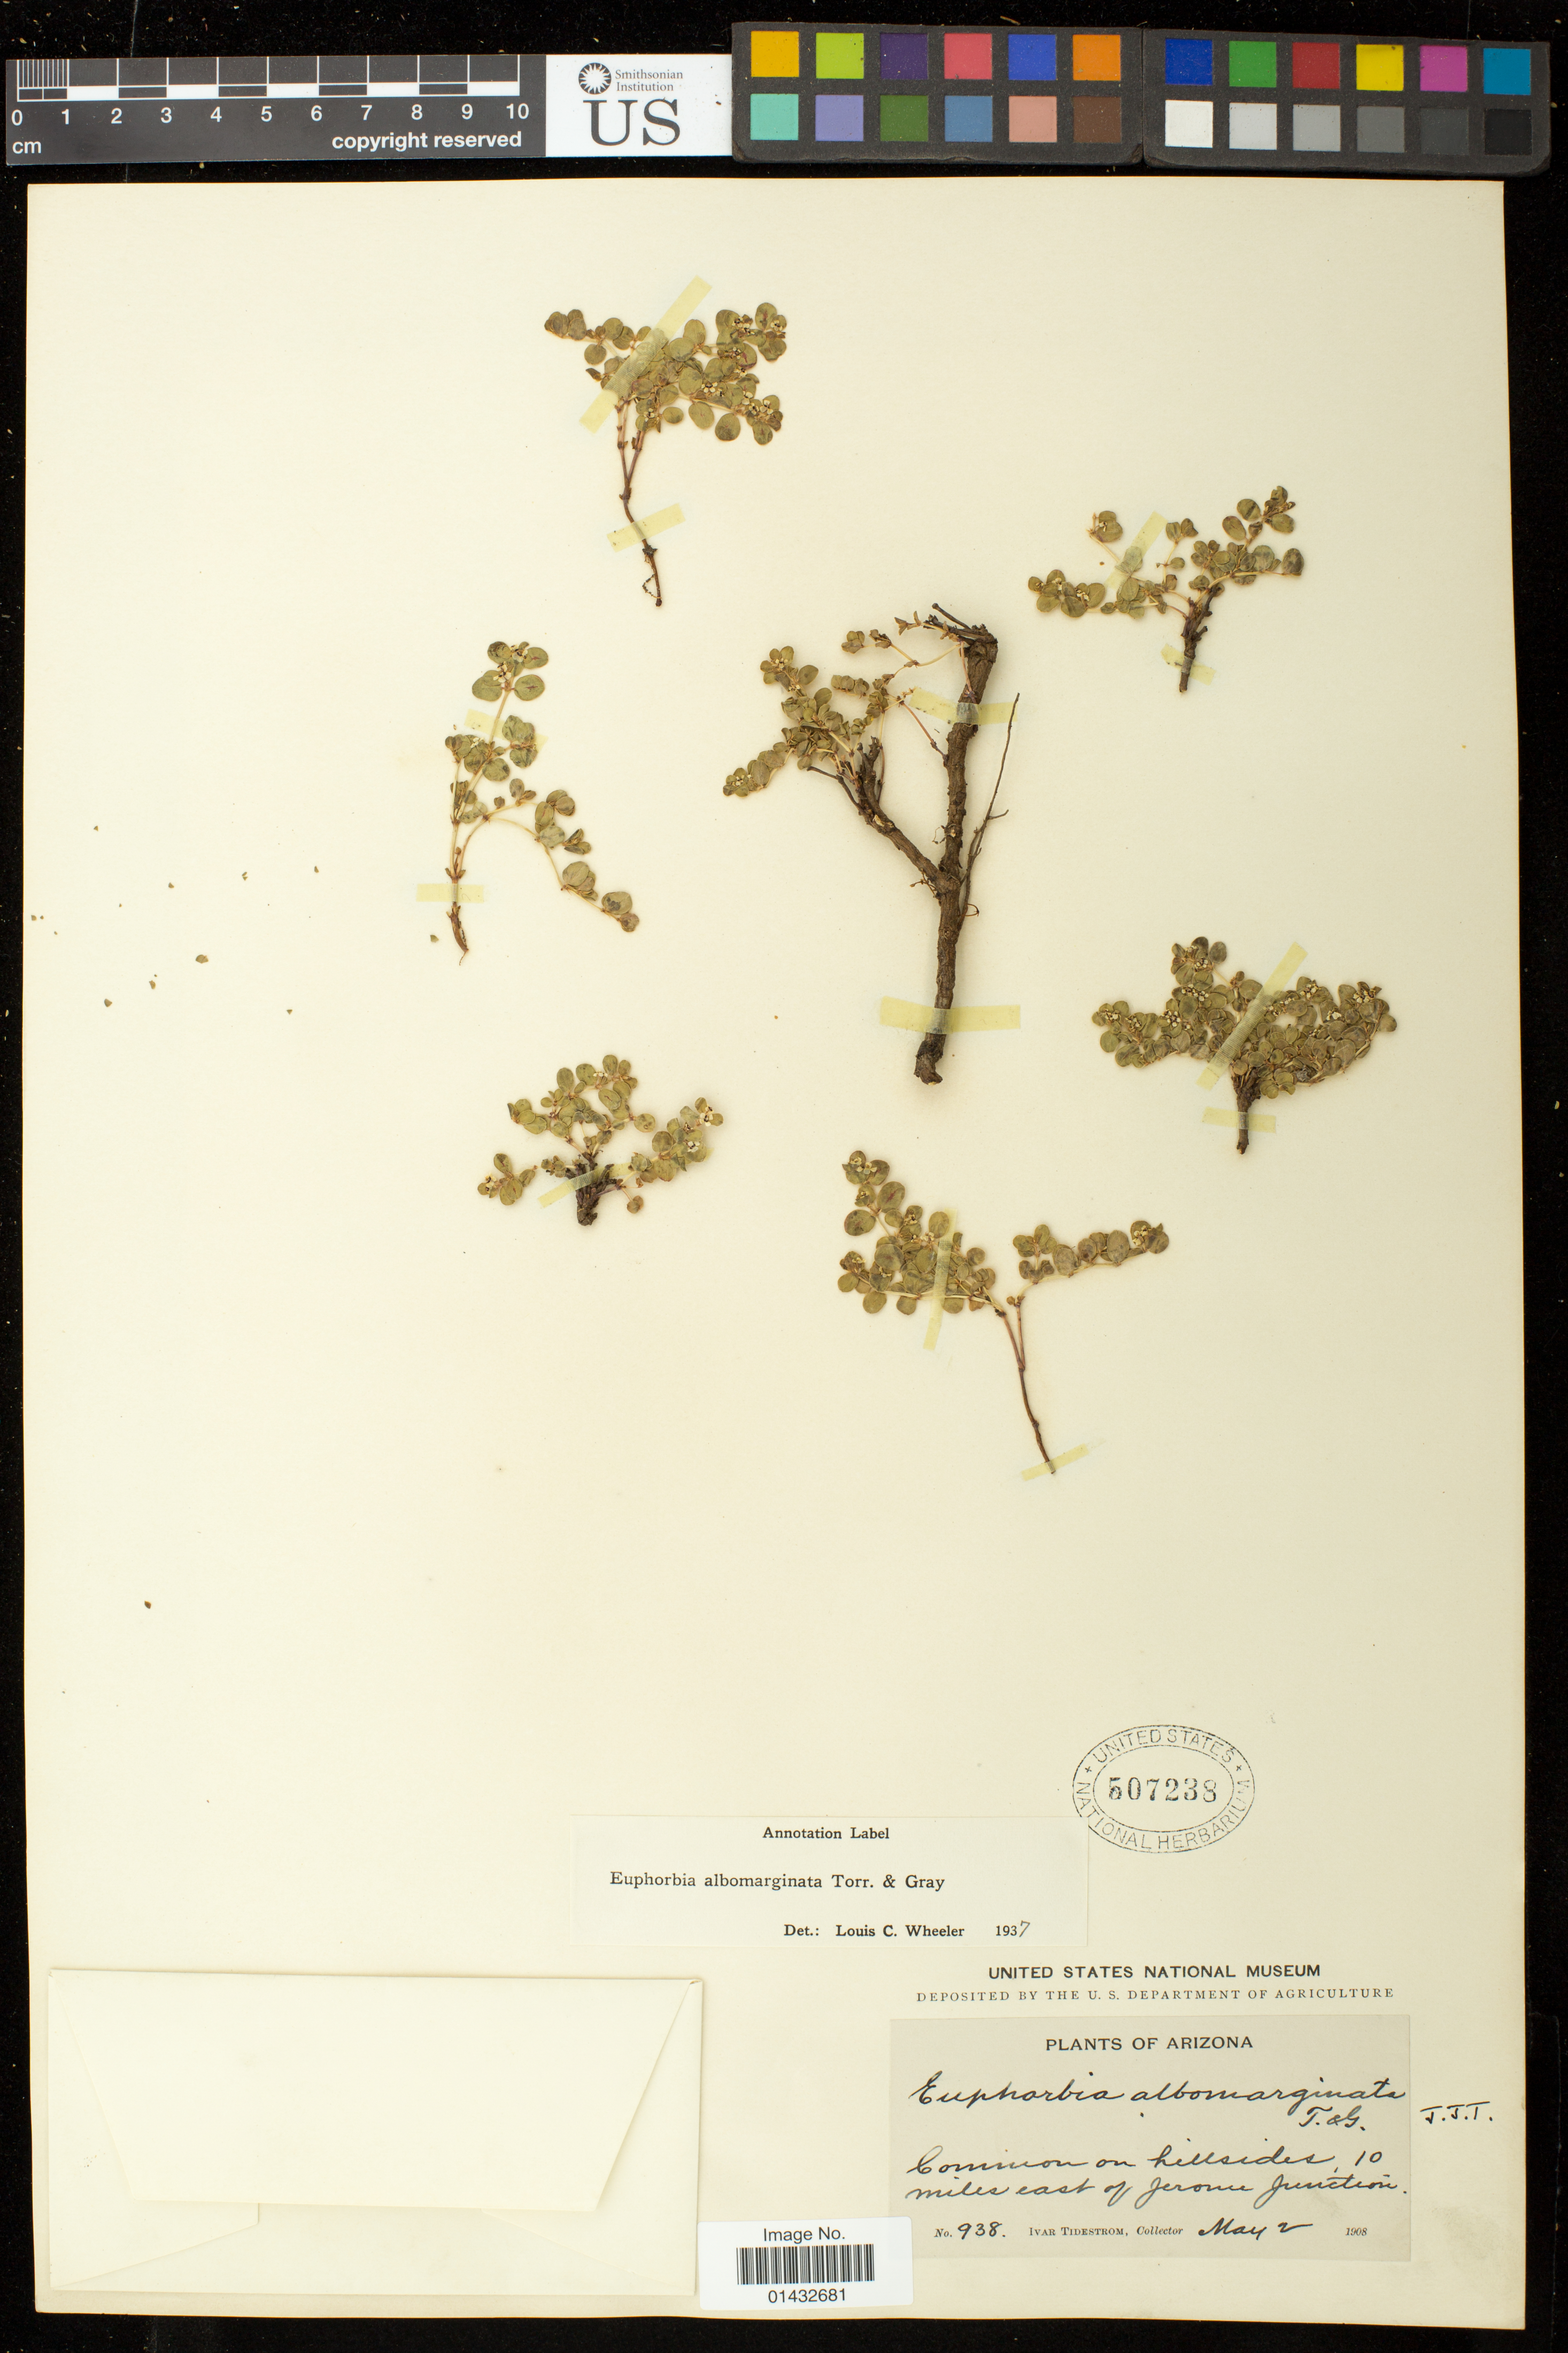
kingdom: Plantae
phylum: Tracheophyta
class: Magnoliopsida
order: Malpighiales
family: Euphorbiaceae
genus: Euphorbia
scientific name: Euphorbia albomarginata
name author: Torr. & A. Gray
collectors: I. F. Tidestrom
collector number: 938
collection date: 1908-05-02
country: United States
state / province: Arizona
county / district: Yavapai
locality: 10 miles east of Jerome Junction.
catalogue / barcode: US 507238